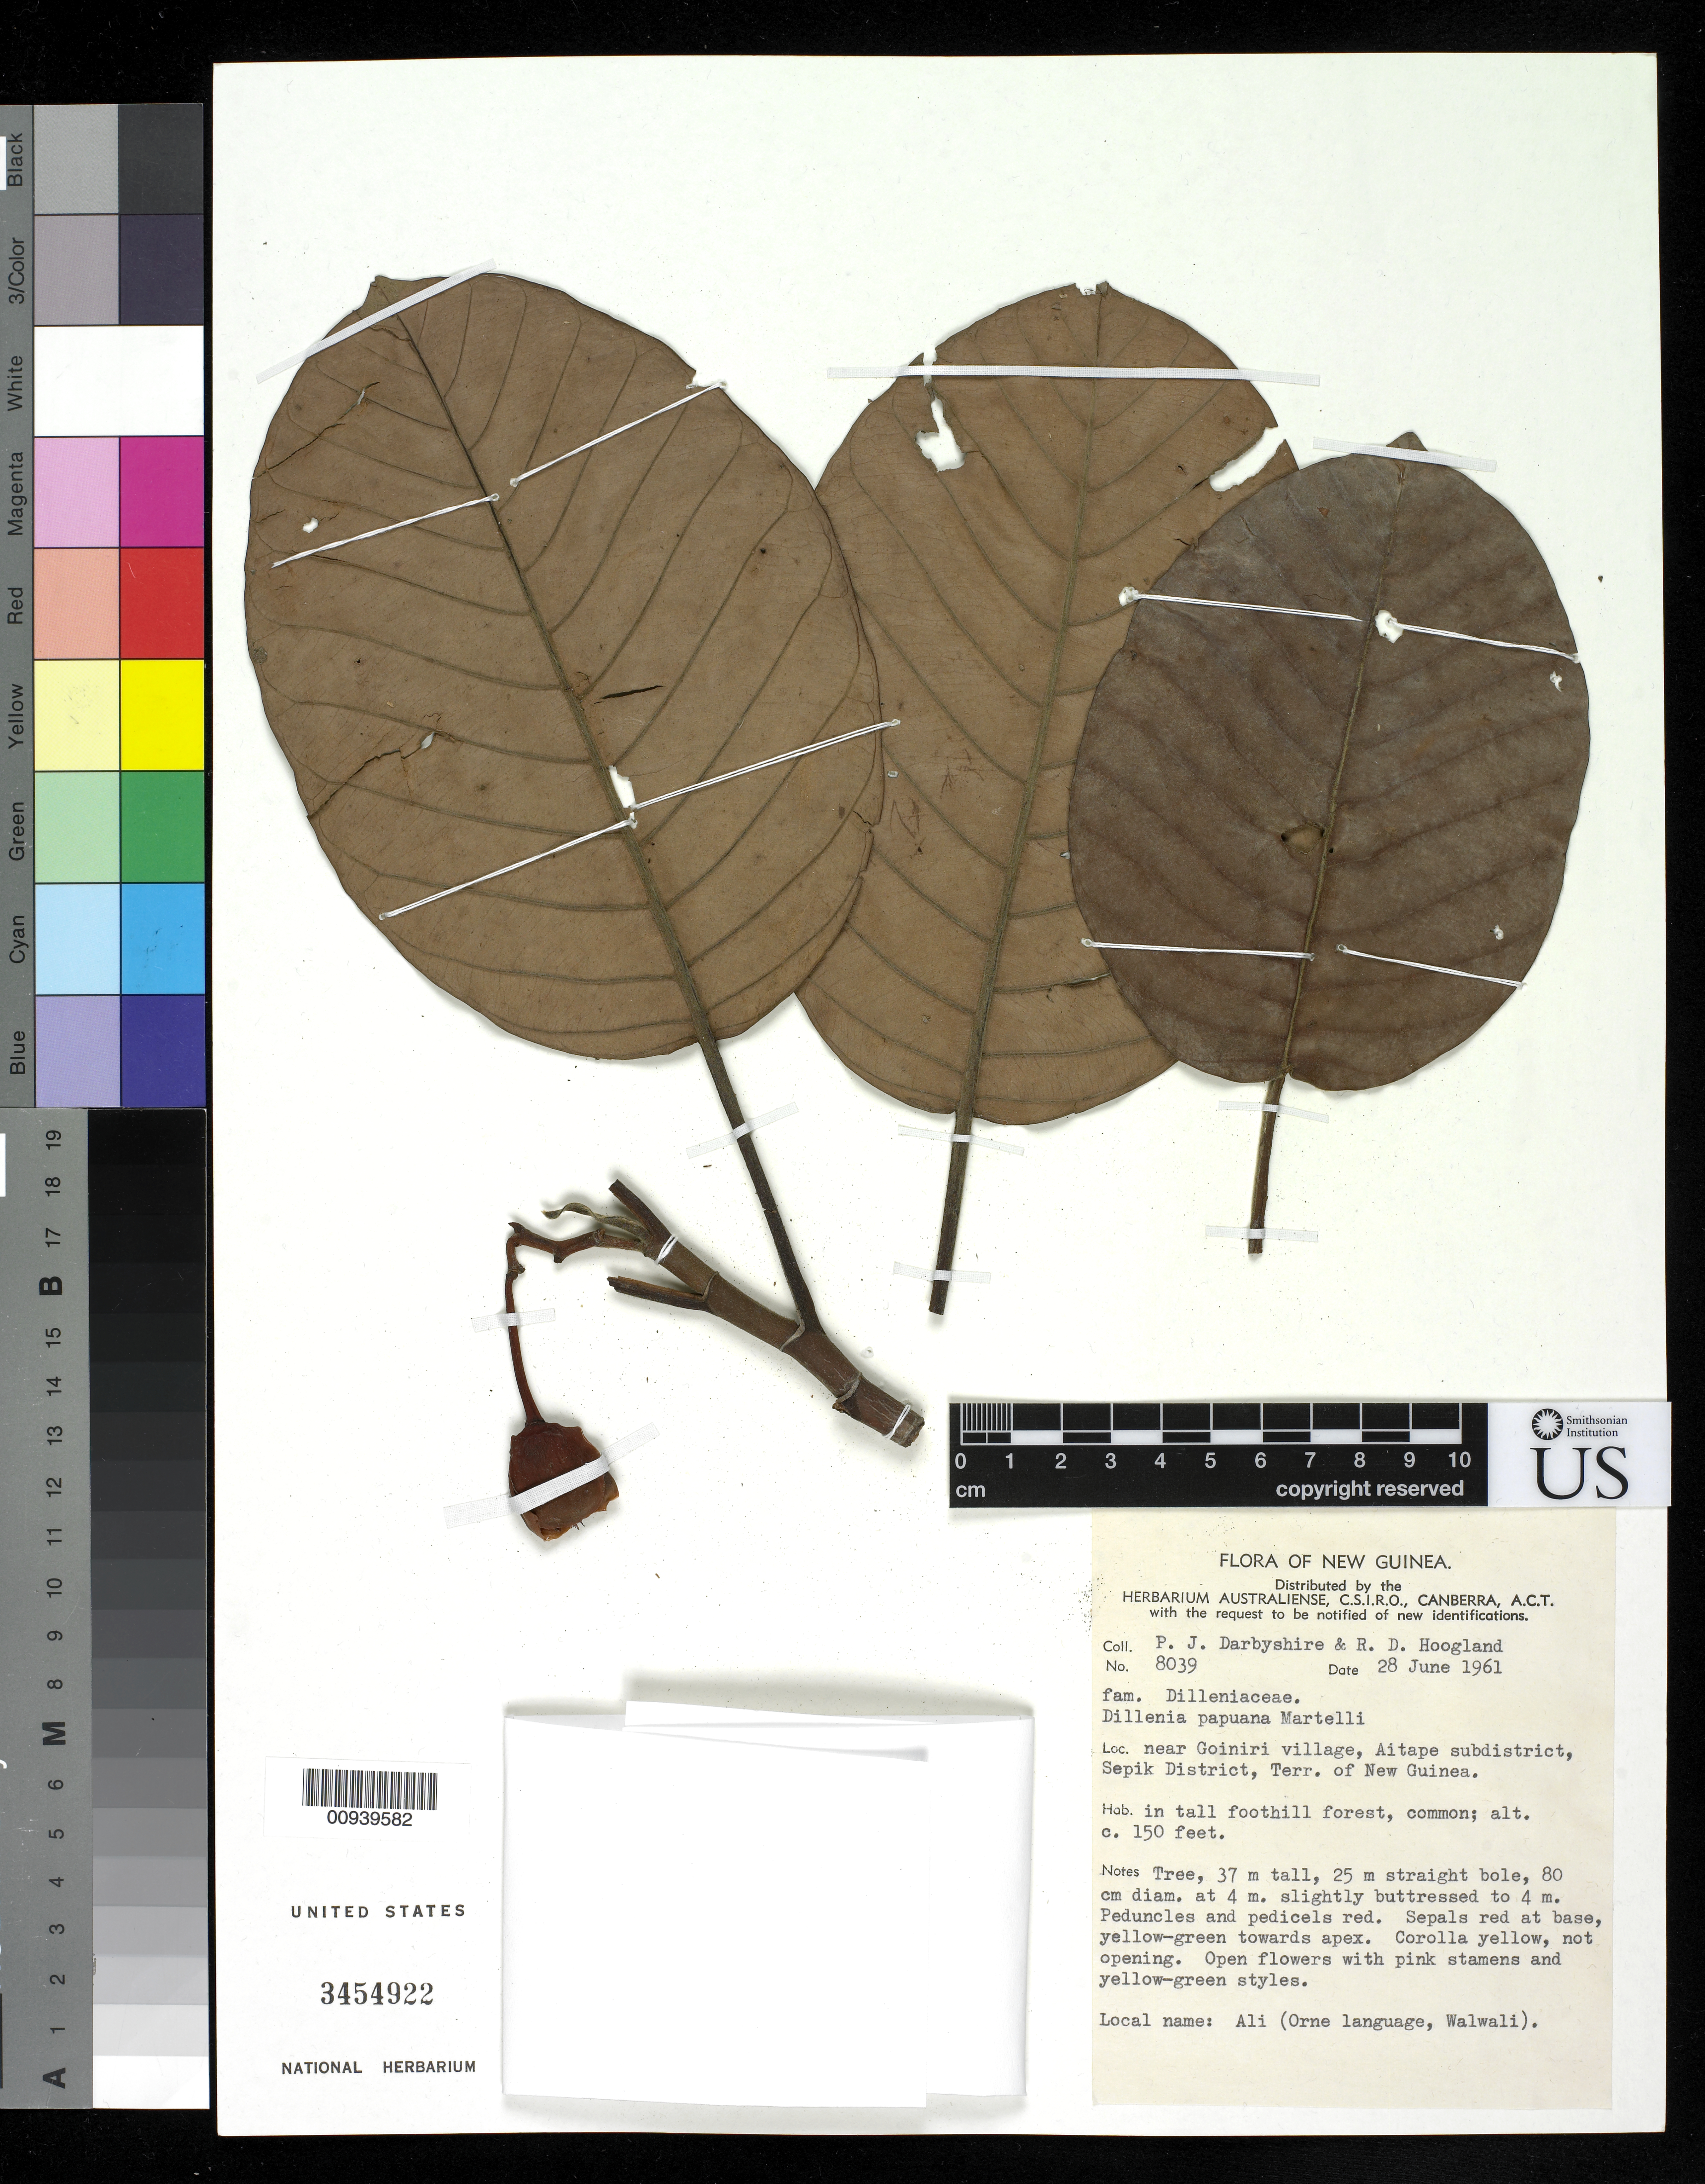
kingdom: Plantae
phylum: Tracheophyta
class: Magnoliopsida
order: Dilleniales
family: Dilleniaceae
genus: Dillenia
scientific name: Dillenia papuana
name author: Mart.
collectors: P. Darbyshire & R. D. Hoogland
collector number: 8039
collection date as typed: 28 Jun 1961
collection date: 1961-06-28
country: Papua New Guinea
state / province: Sandaun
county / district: Aitape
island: New Guinea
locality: Goiniri village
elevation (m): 46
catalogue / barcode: US 3454922